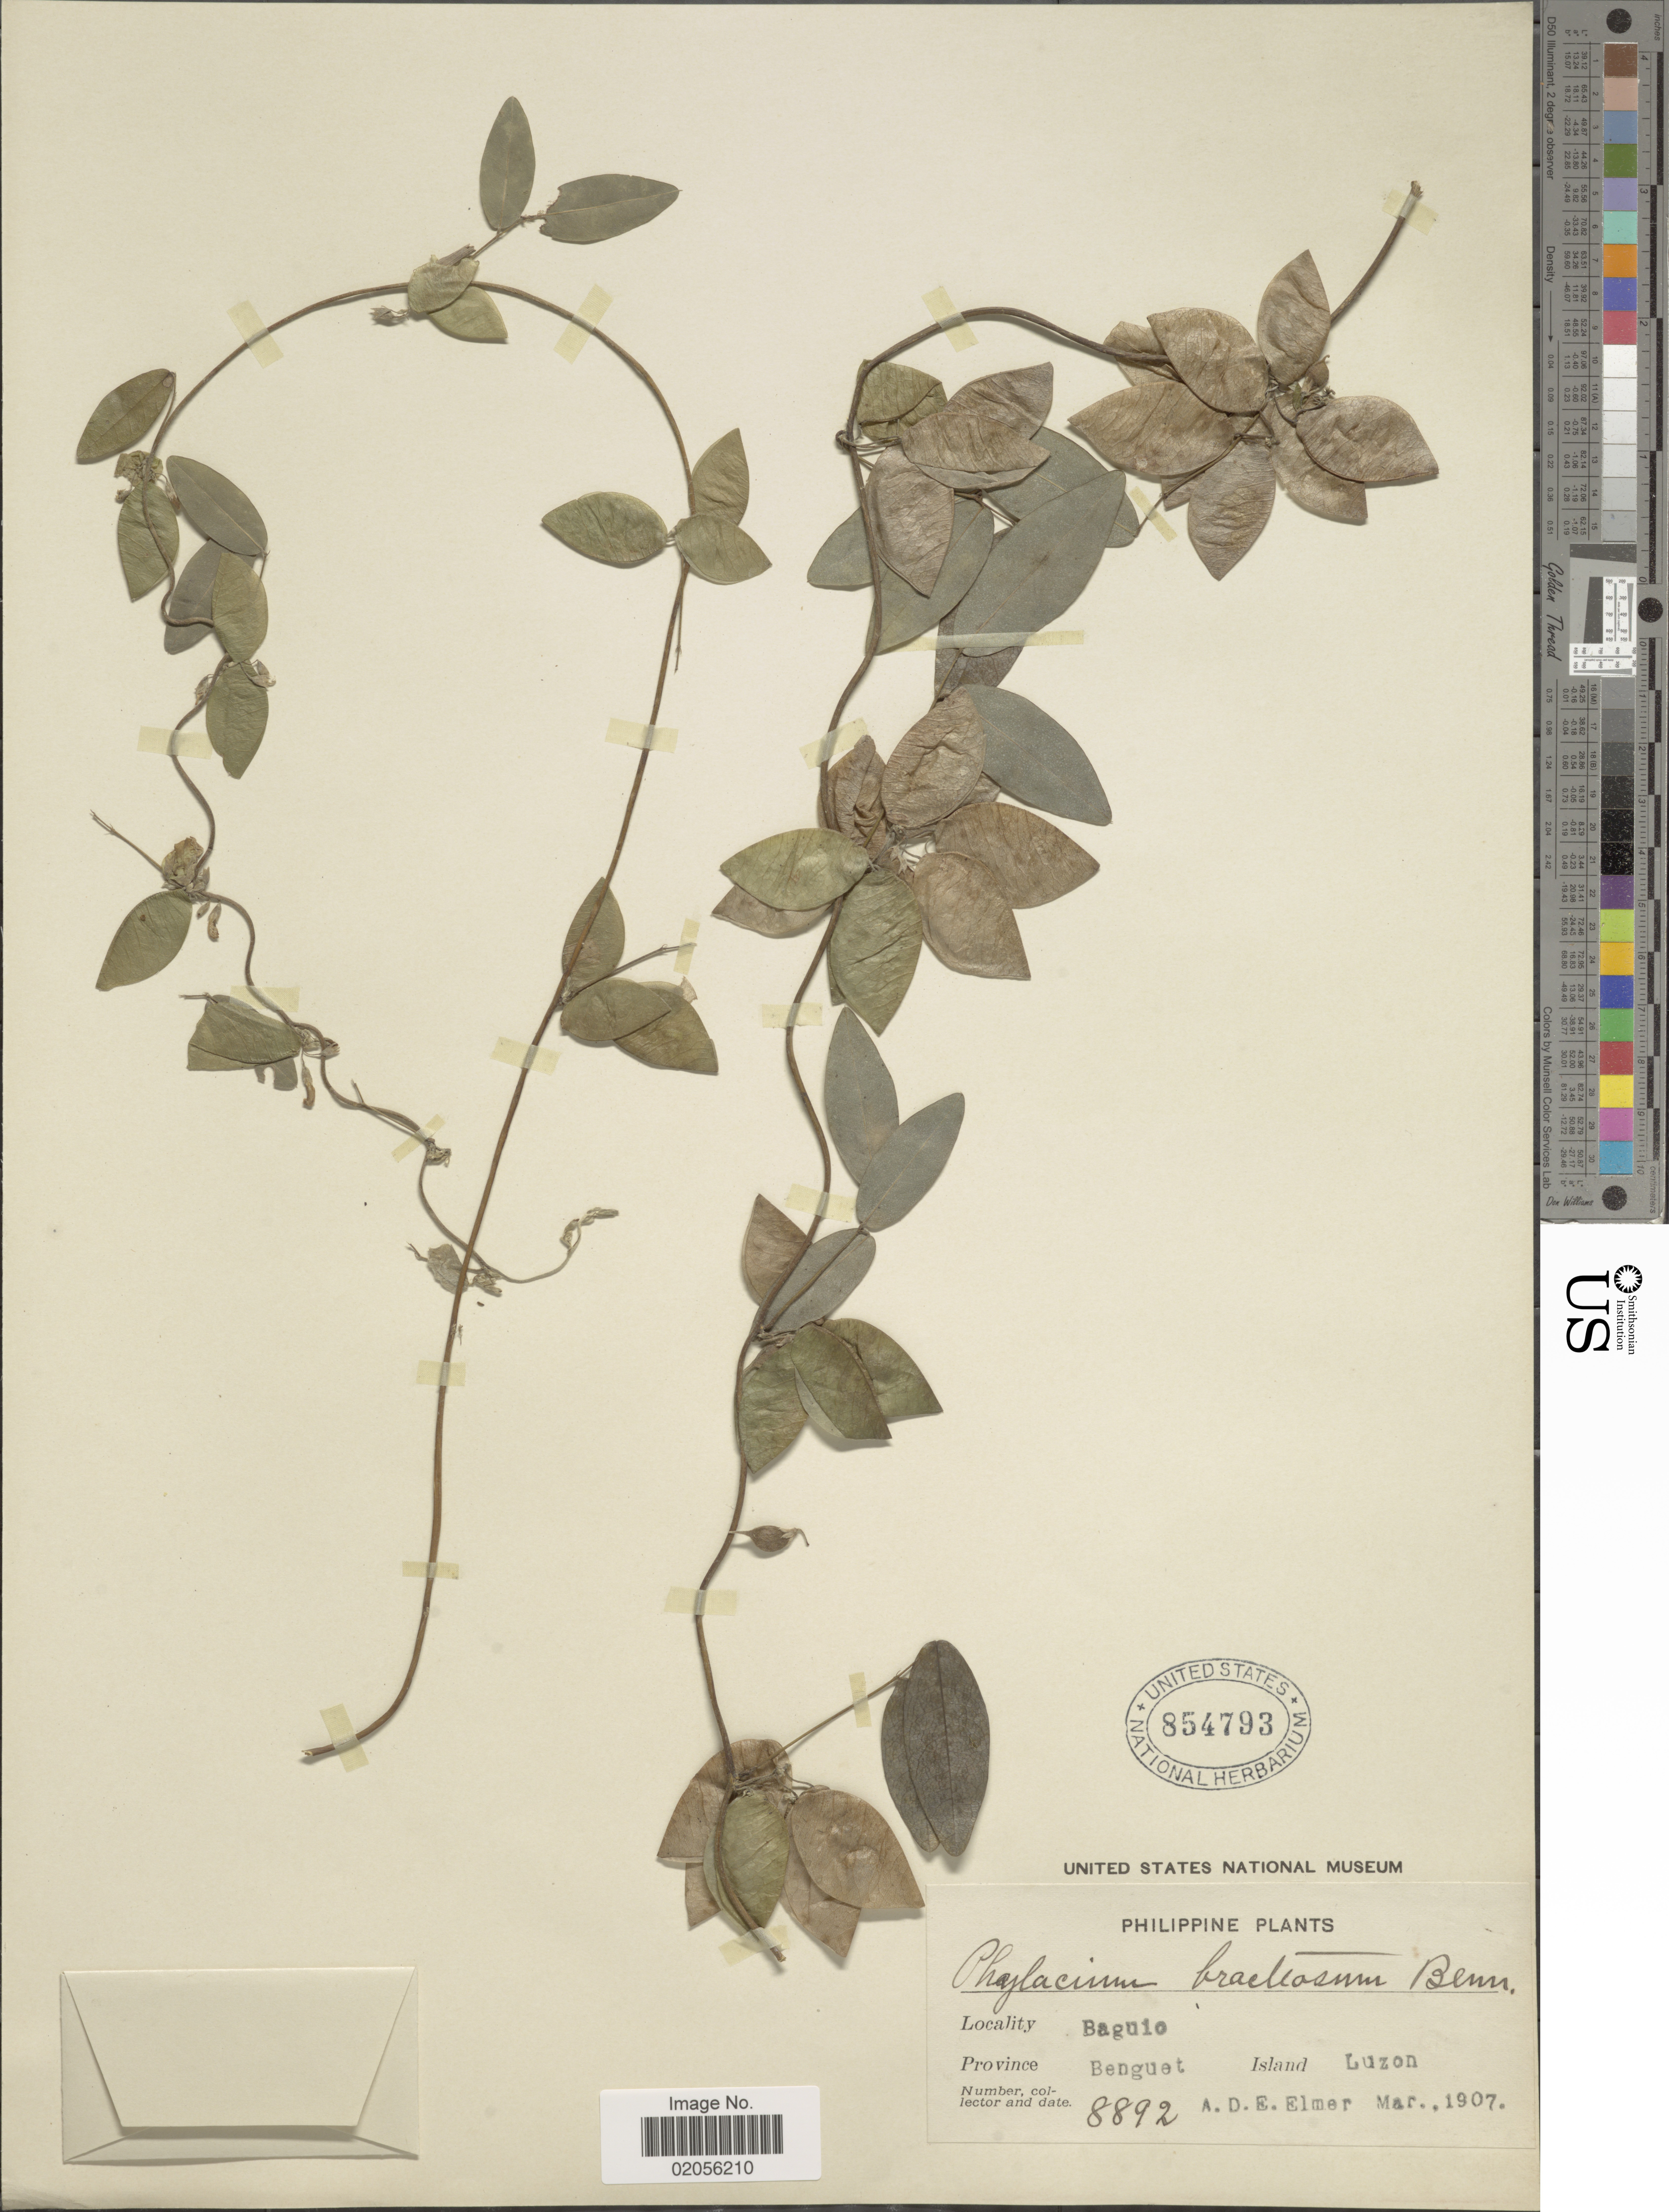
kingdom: Plantae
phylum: Tracheophyta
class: Magnoliopsida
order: Fabales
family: Fabaceae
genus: Phylacium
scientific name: Phylacium bracteosum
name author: Benn.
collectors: A. D. E. Elmer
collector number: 8892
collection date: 1907-03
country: Philippines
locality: Baguio. Province Benguet. Island Luzon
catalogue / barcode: US 854793